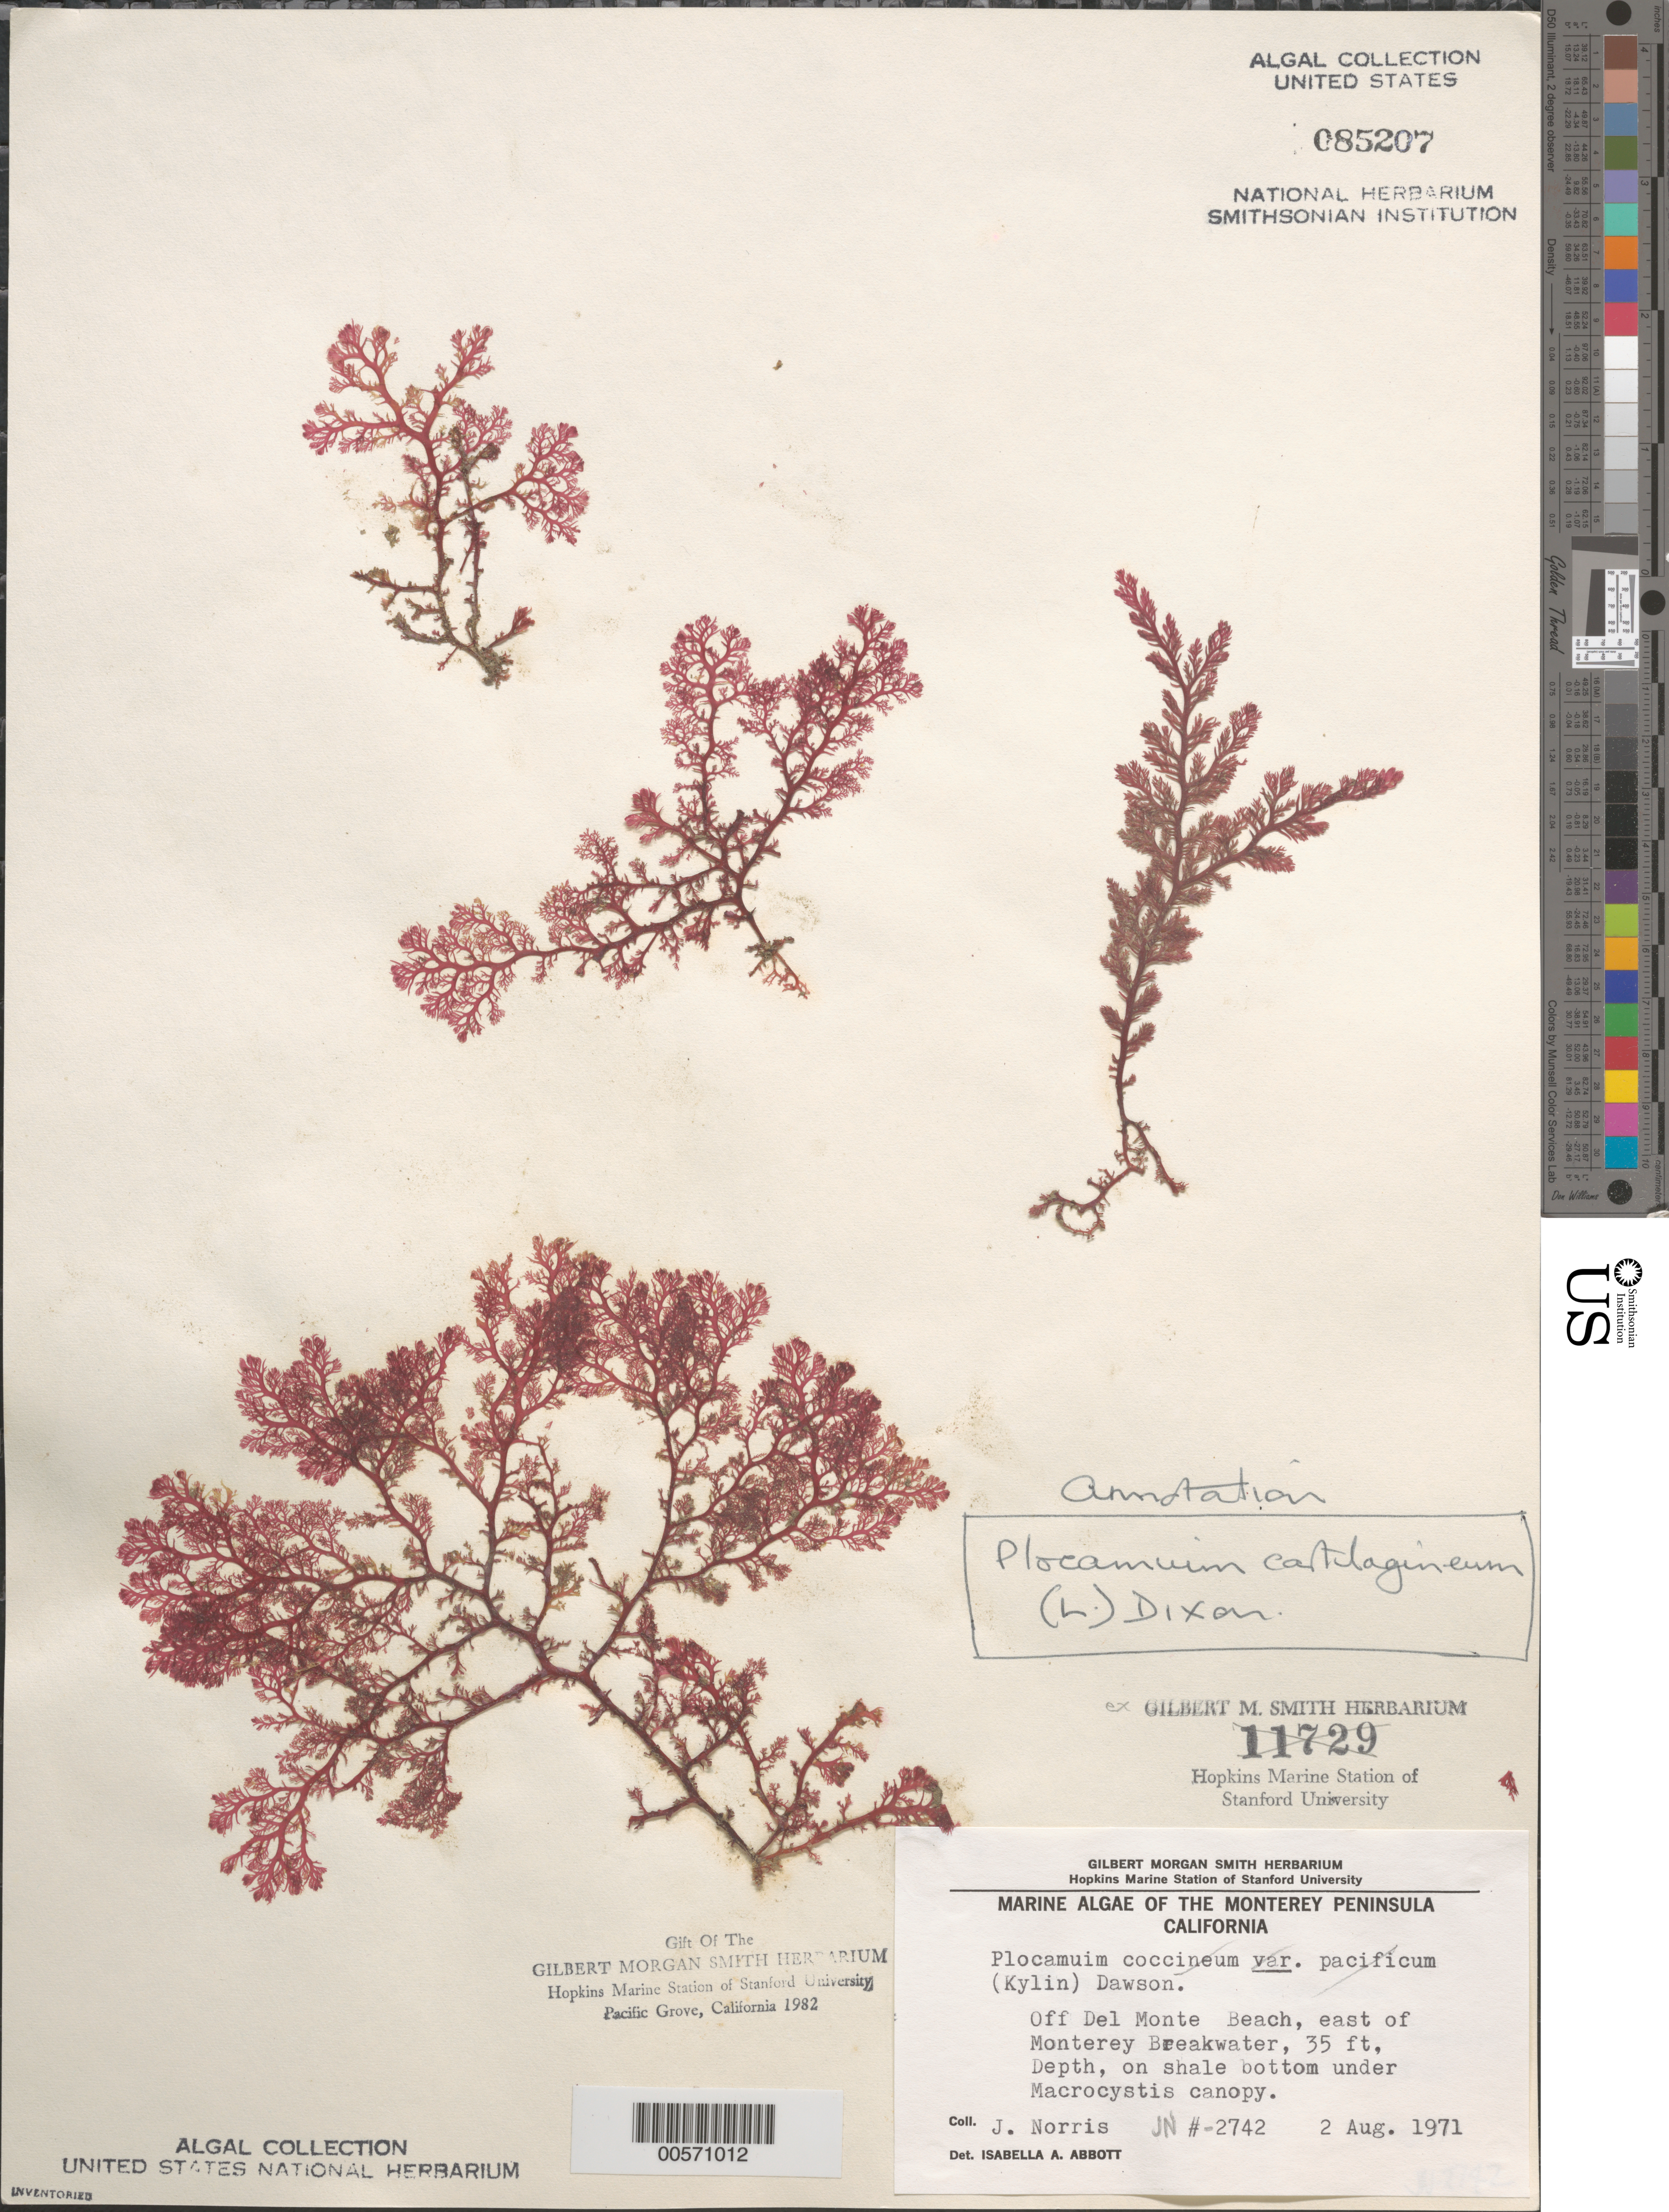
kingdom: Plantae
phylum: Rhodophyta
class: Florideophyceae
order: Plocamiales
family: Plocamiaceae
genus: Plocamium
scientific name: Plocamium cartilagineum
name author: (L.) P.S. Dixon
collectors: J. N. Norris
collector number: JN-2742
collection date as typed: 02 Aug 1971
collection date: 1971-08-02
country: United States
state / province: California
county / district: Monterey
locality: Off Del Monte Beach, east of Monterey breakwater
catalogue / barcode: US 85207